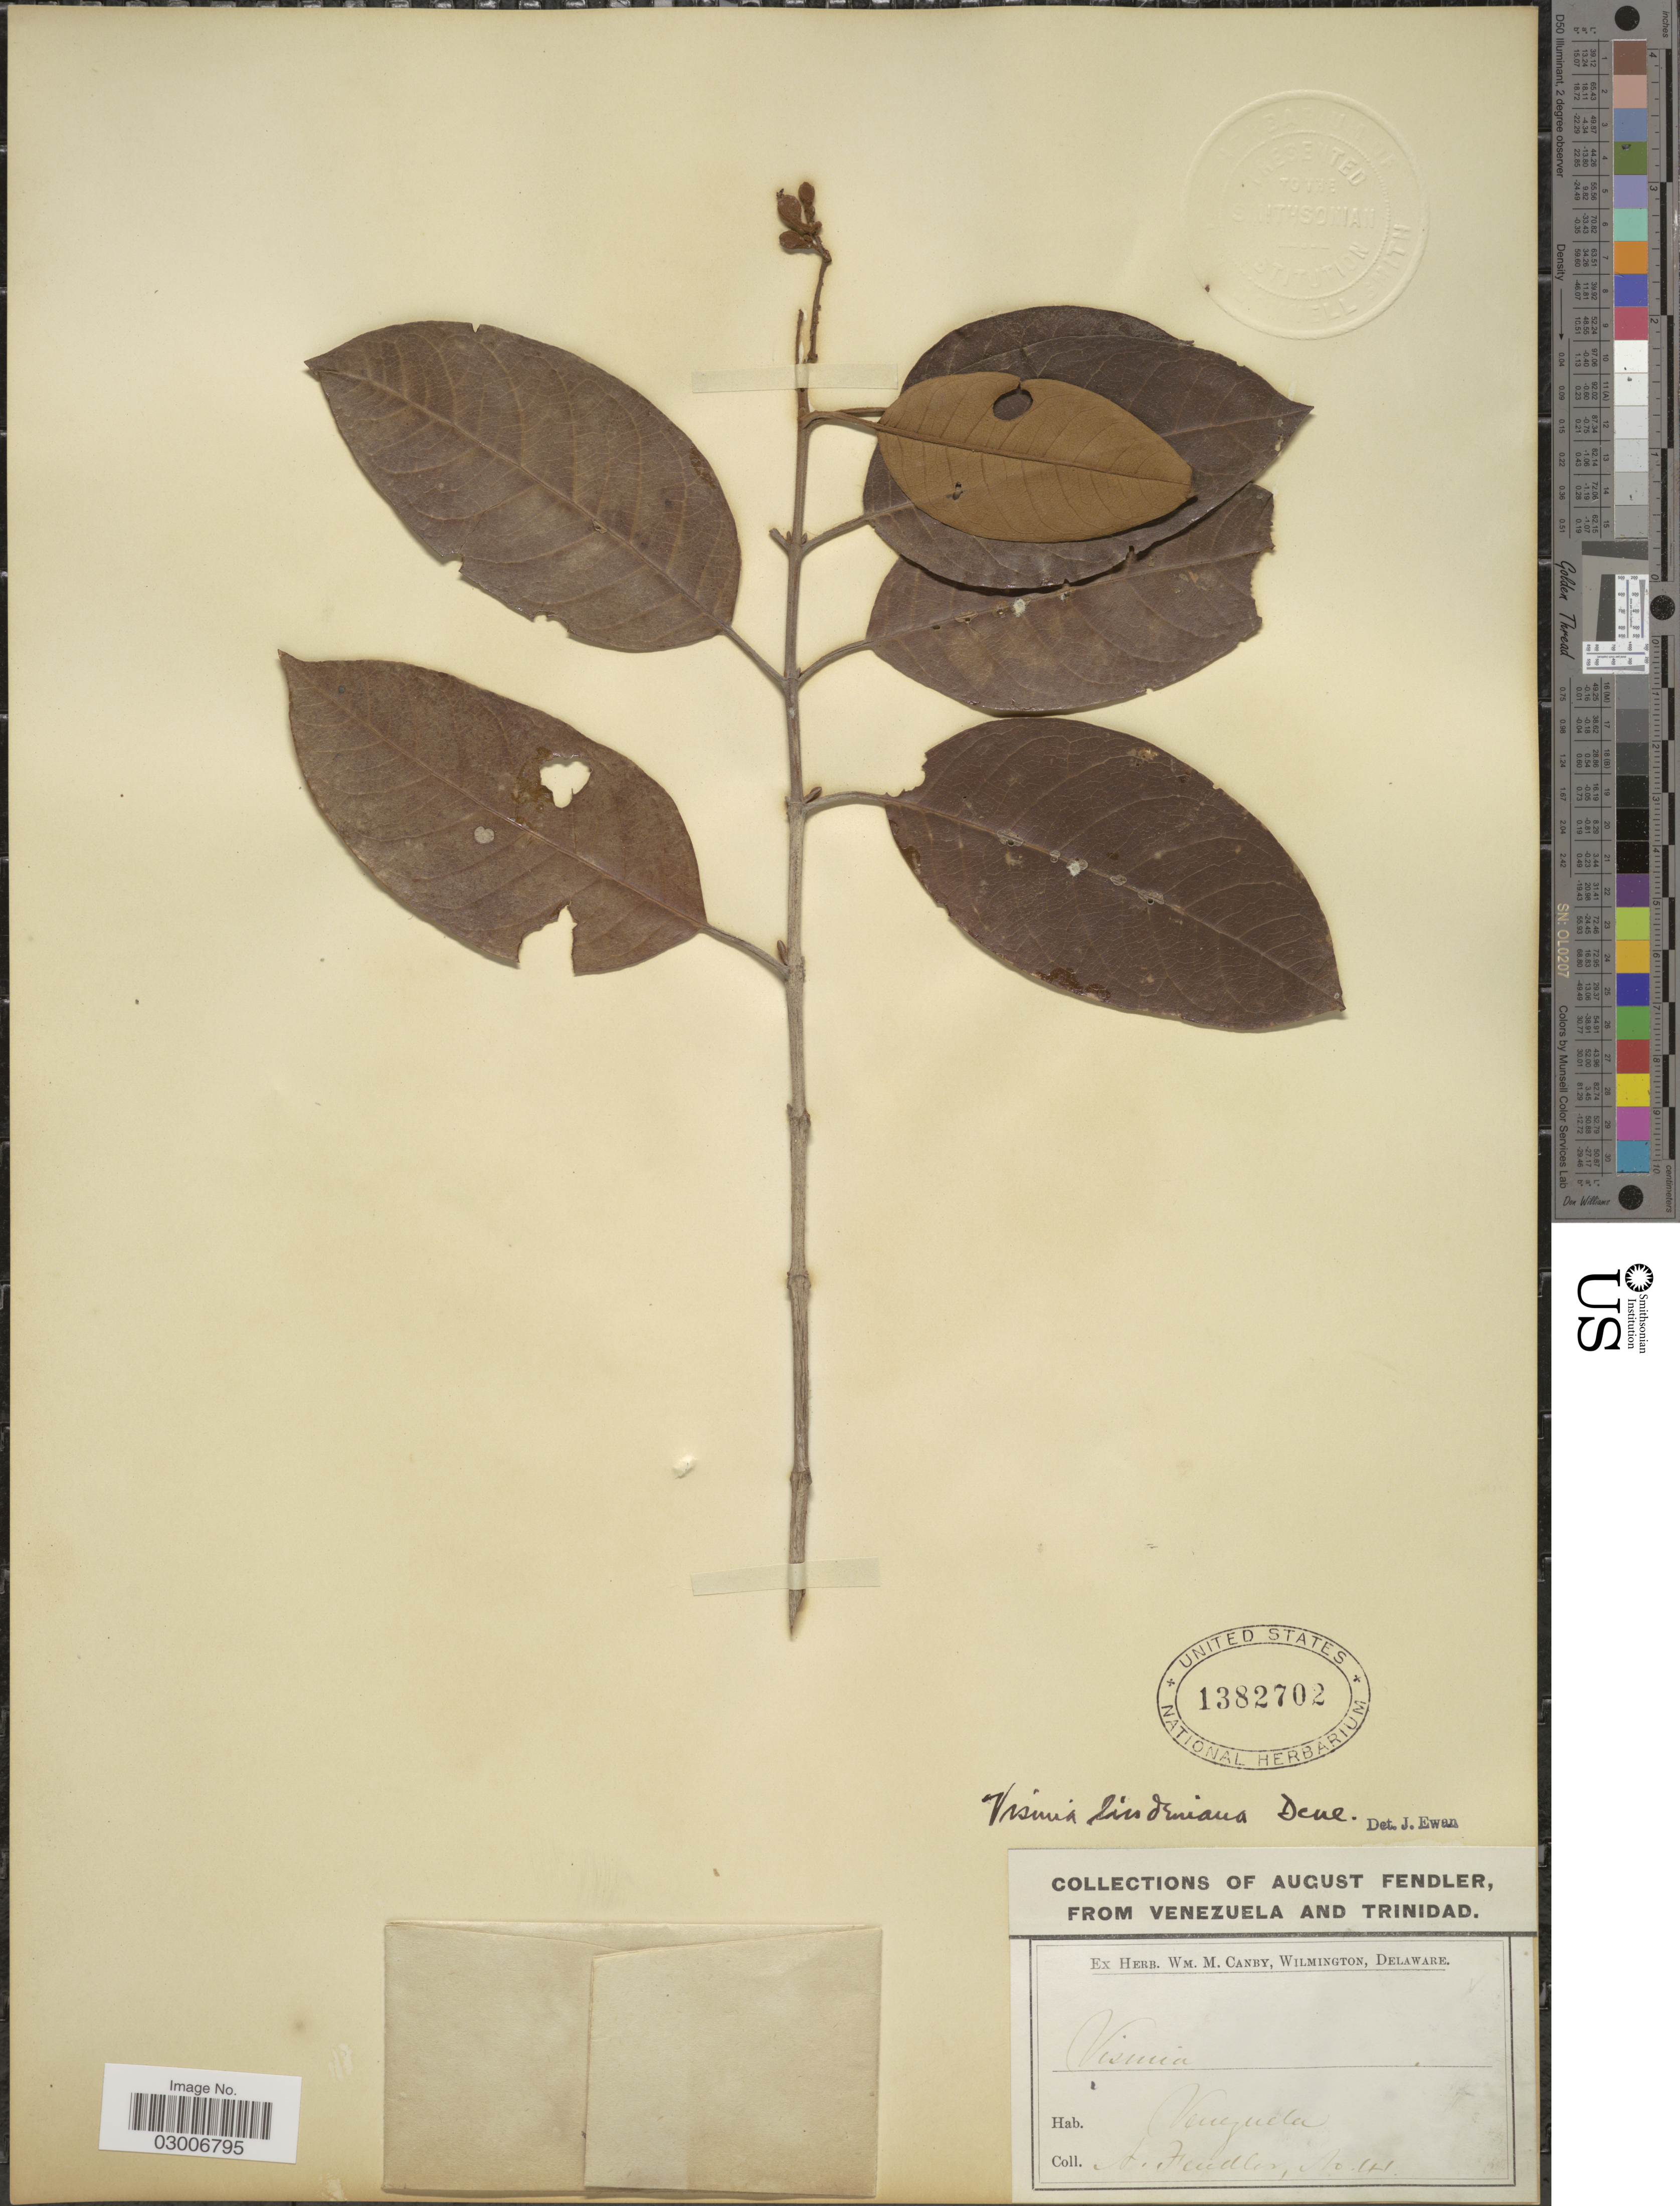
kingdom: Plantae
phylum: Tracheophyta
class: Magnoliopsida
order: Malpighiales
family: Hypericaceae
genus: Vismia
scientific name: Vismia lindeniana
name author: Decne.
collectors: A. Fendler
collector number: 41*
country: Venezuela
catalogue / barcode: US 1382702